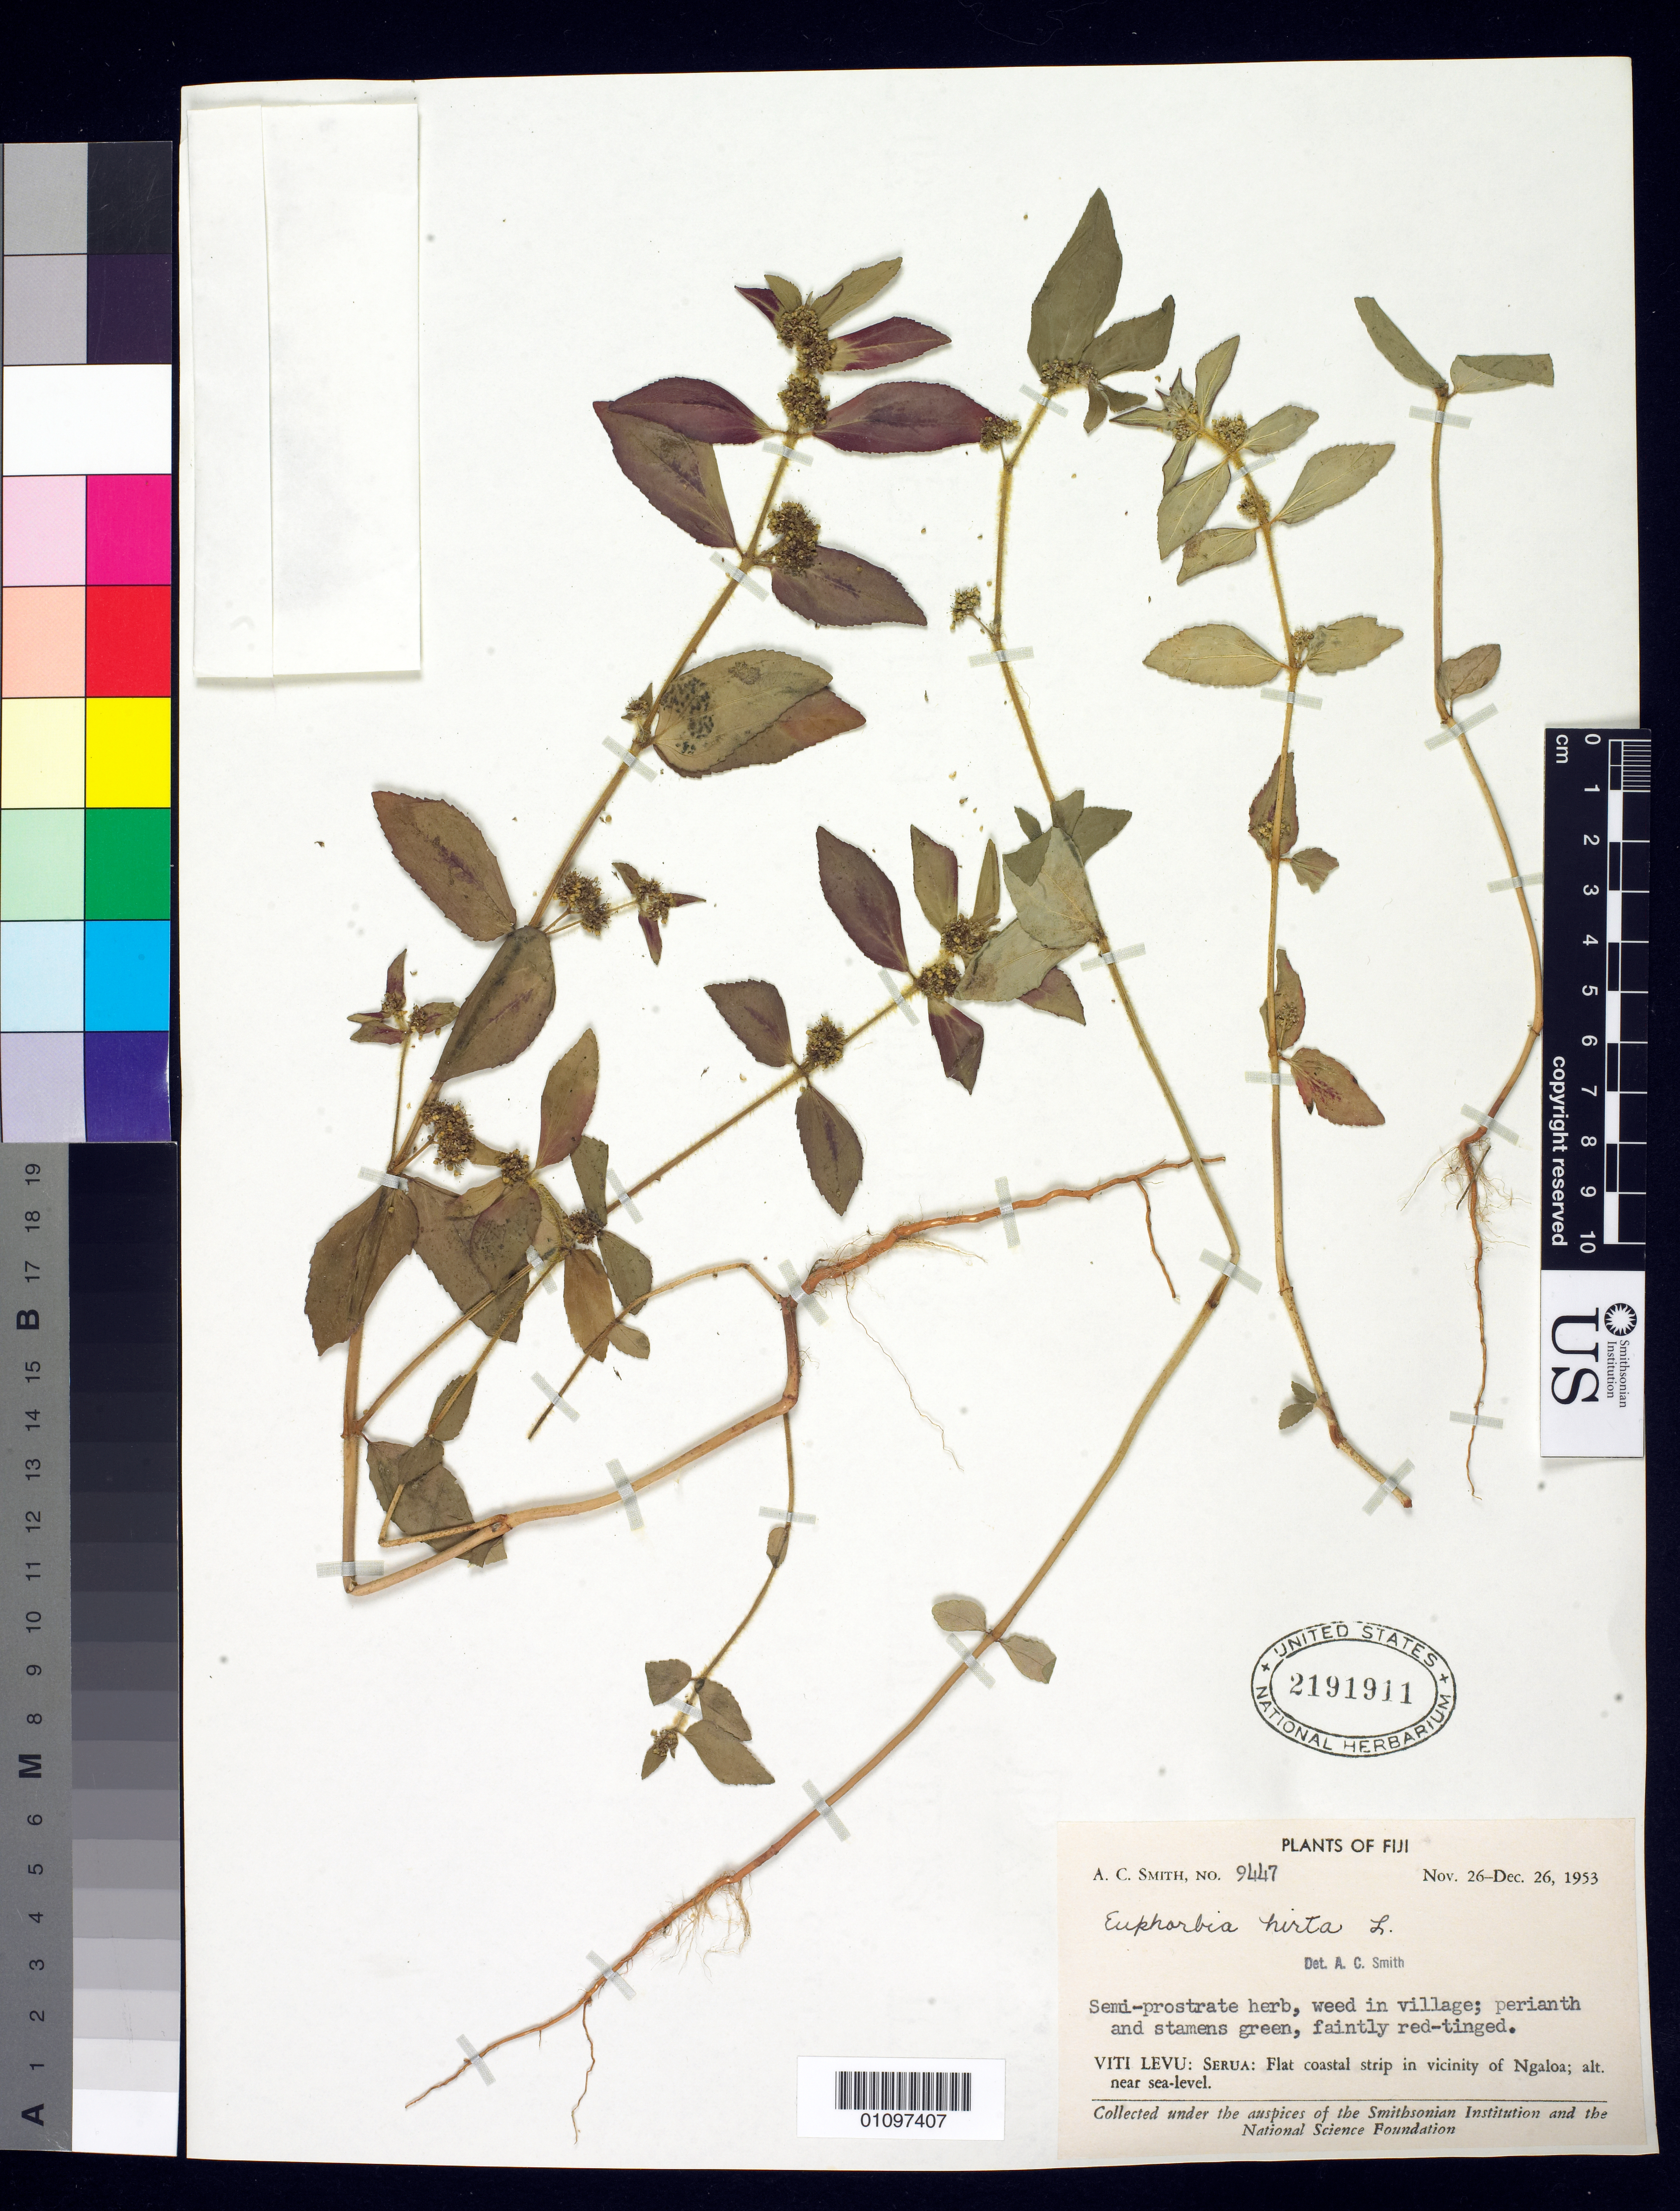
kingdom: Plantae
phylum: Tracheophyta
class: Magnoliopsida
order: Malpighiales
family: Euphorbiaceae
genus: Euphorbia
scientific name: Euphorbia hirta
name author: L.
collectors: A. C. Smith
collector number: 9447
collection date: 1953-11-26/1953-12-26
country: Fiji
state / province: Central Division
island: Viti Levu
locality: Flat coastal strip in vicinity of Ngaloa, Serua Prov., Viti Levu, Fiji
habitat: flat coastal strip.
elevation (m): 0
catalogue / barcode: US 2191911